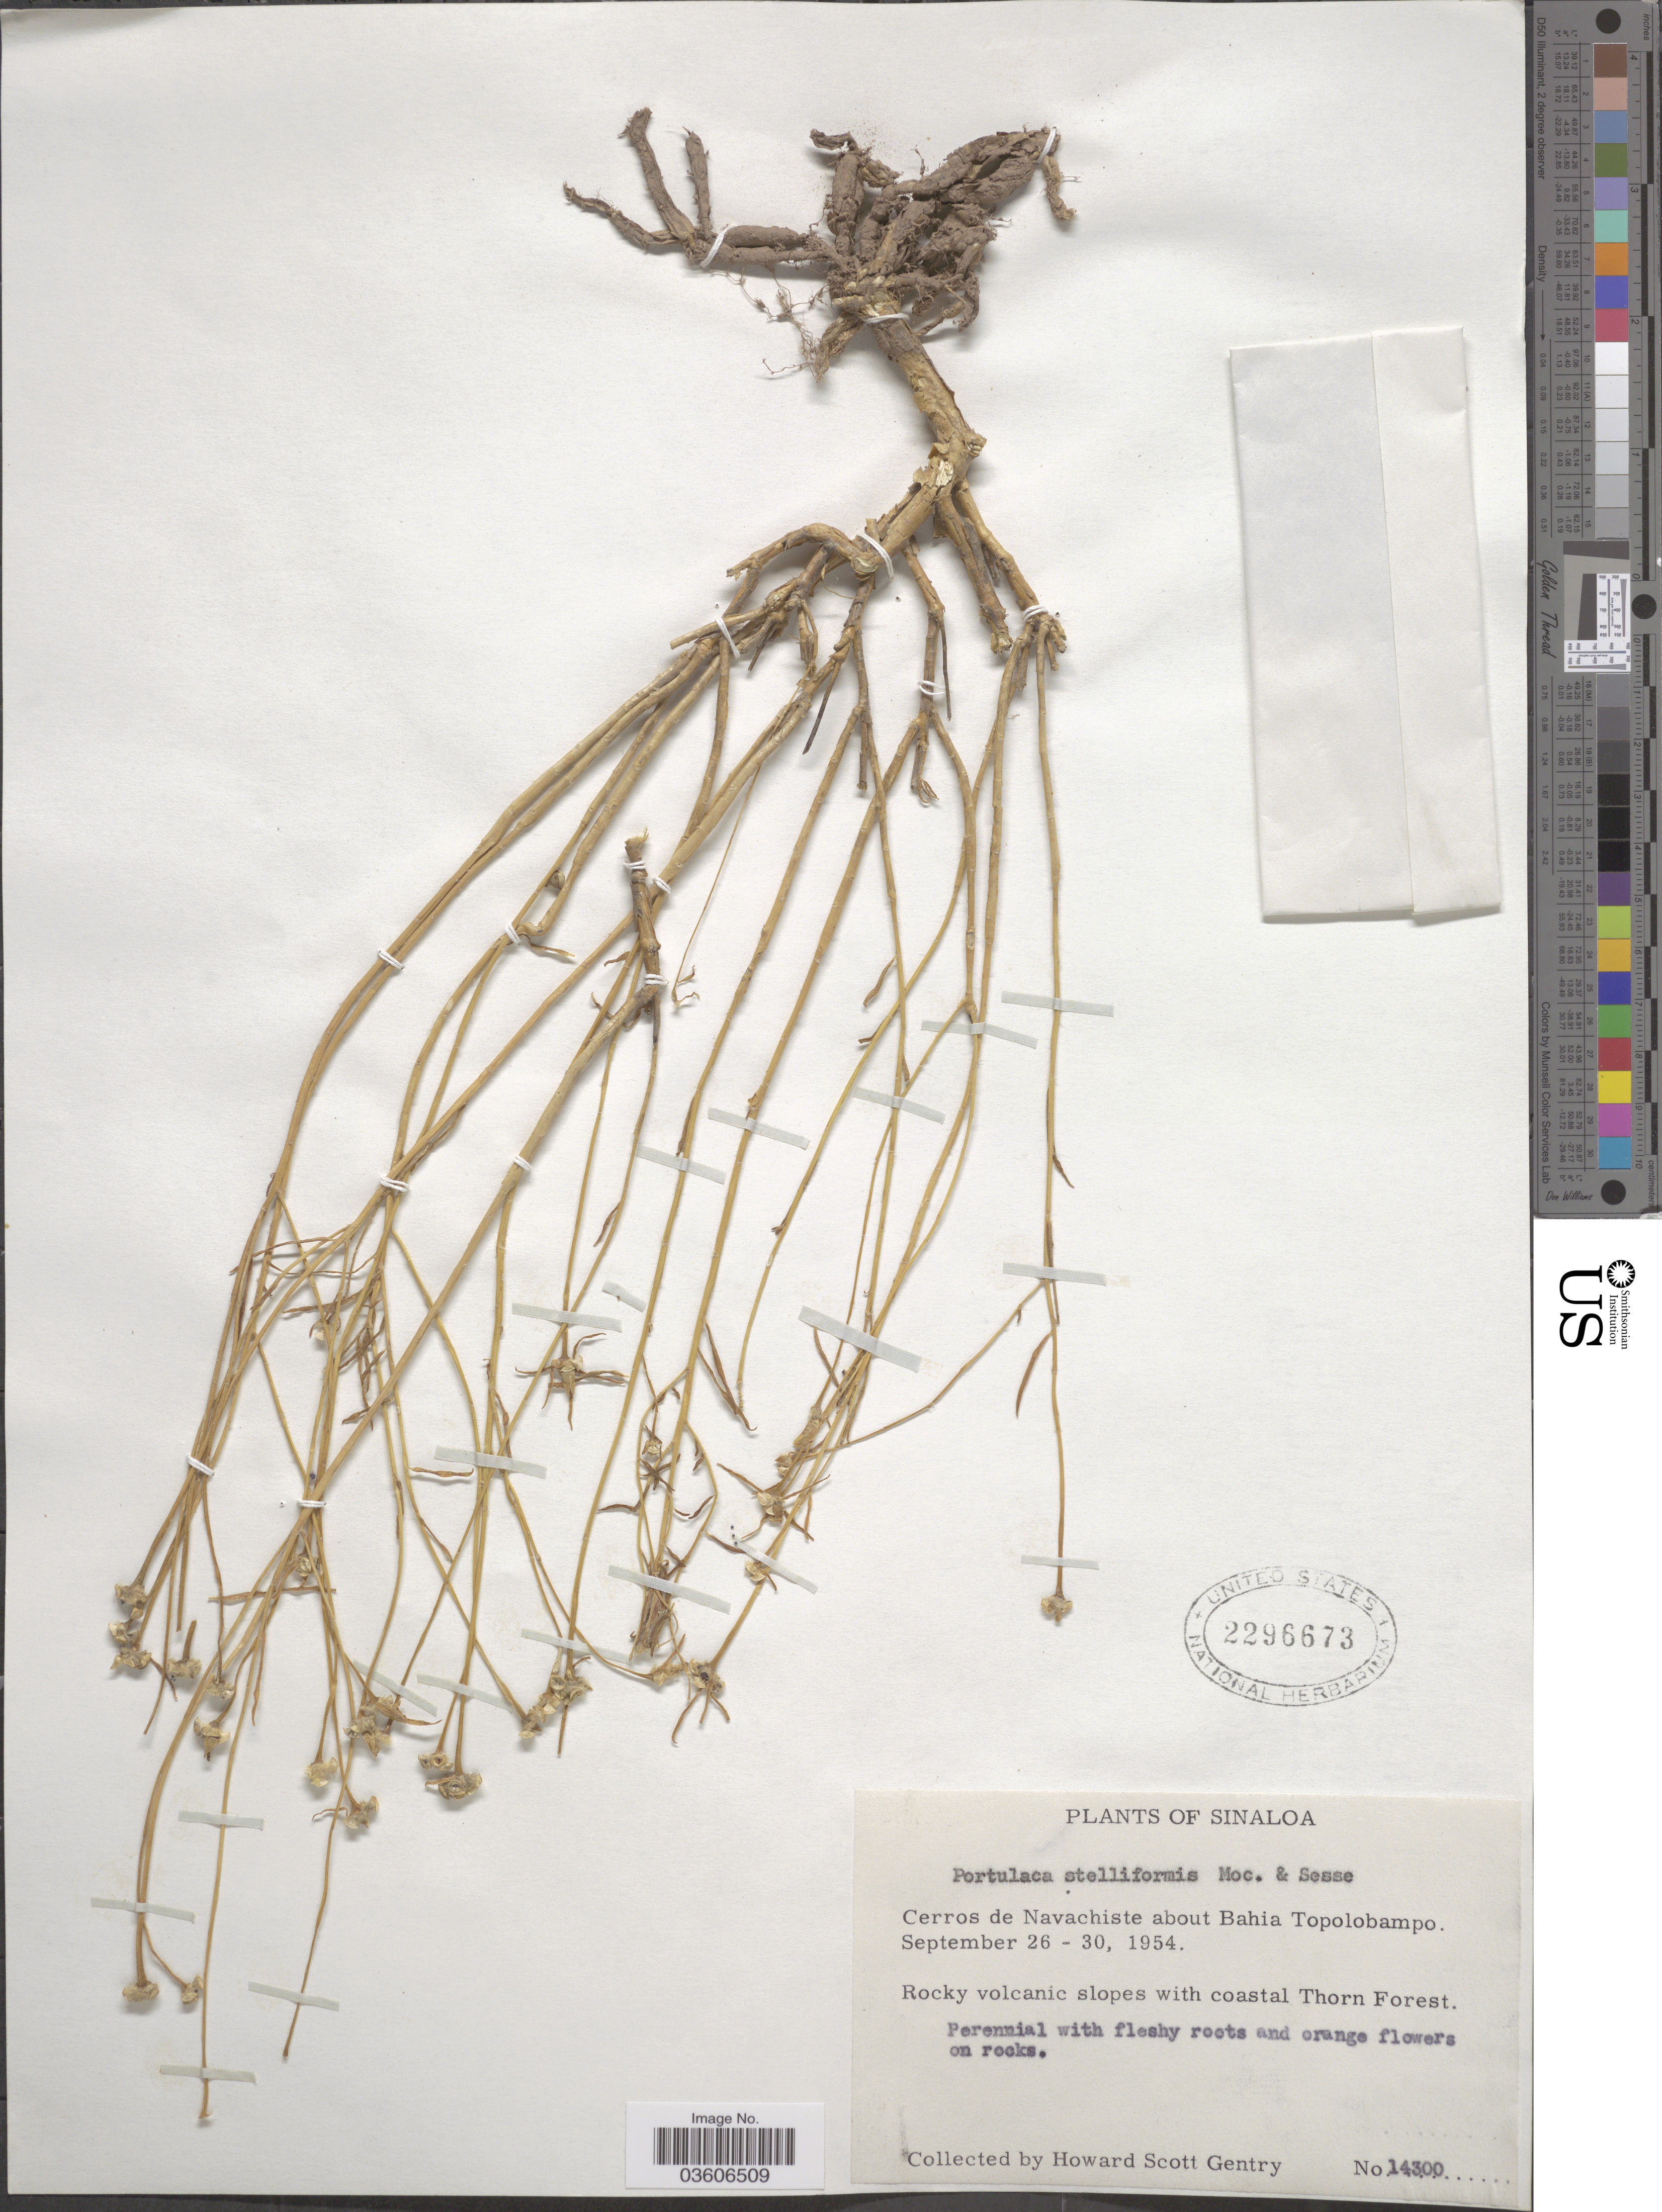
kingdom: Plantae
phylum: Tracheophyta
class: Magnoliopsida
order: Caryophyllales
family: Portulacaceae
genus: Portulaca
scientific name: Portulaca stelliformis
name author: DC.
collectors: H. S. Gentry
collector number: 14300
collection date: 1954-09-26/1954-09-30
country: Mexico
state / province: Sinaloa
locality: Cerros de Navachiste about Bahia Topolobampo.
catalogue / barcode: US 2296673